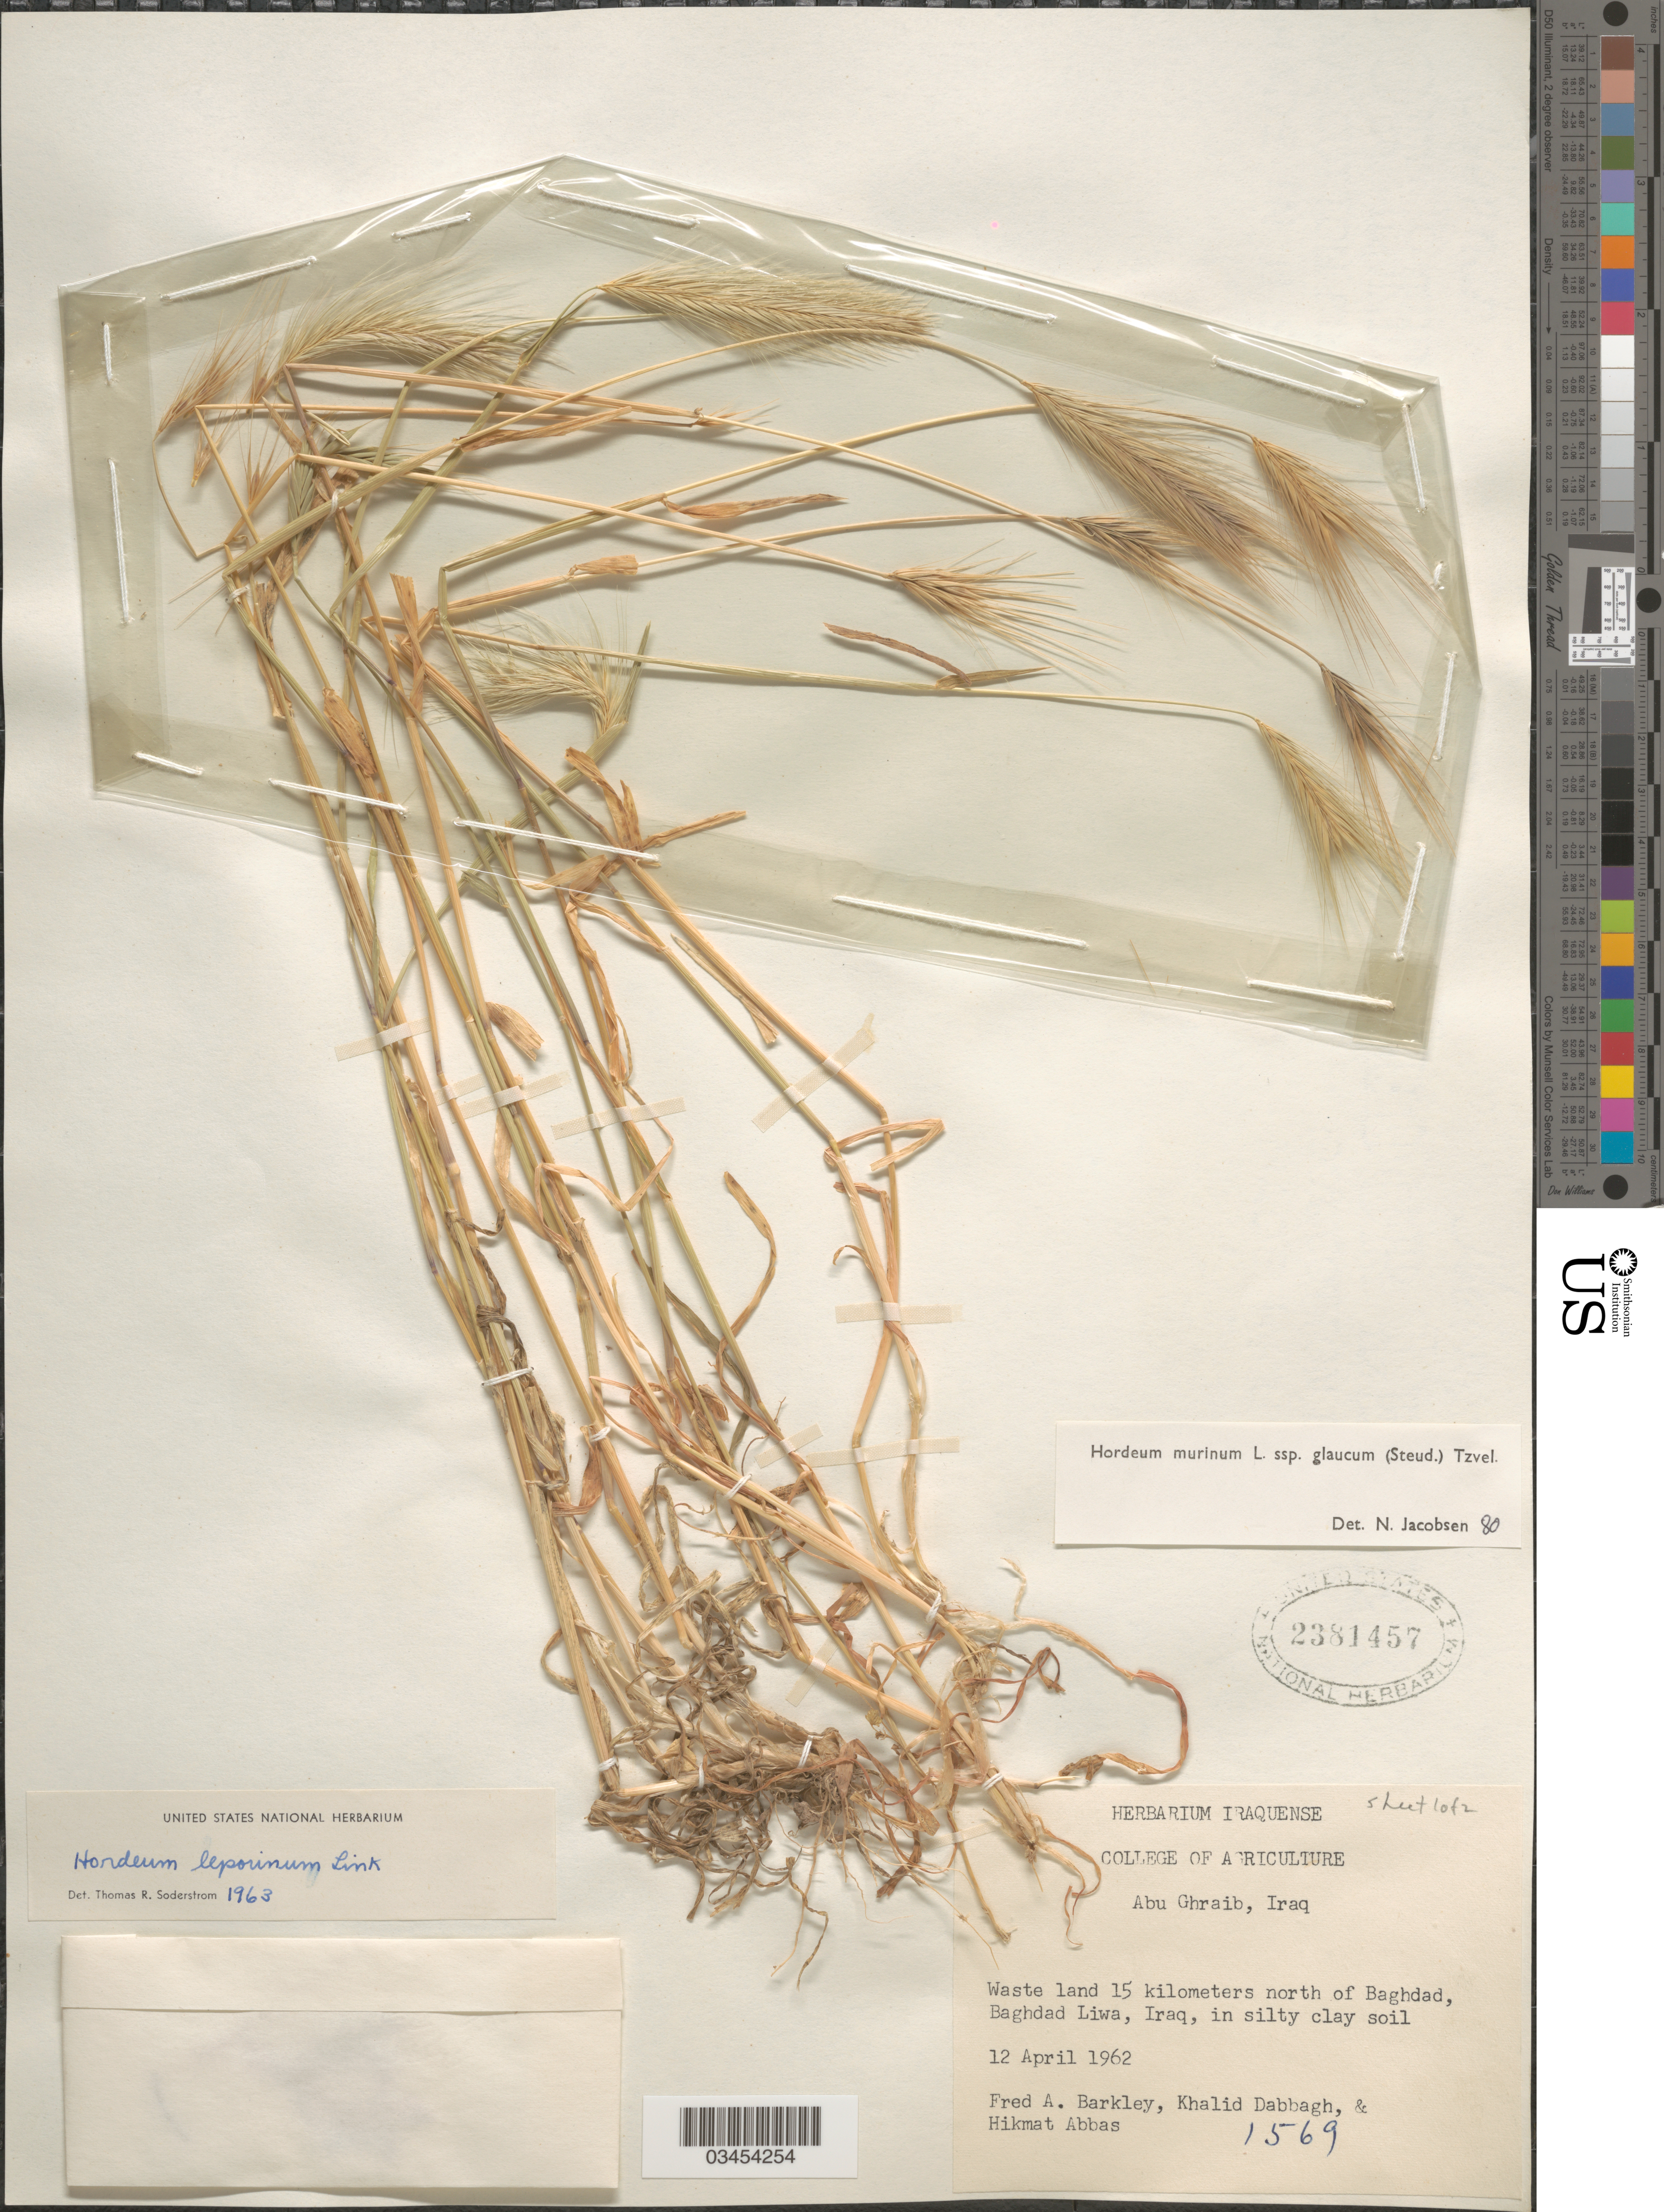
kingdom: Plantae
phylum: Tracheophyta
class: Liliopsida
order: Poales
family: Poaceae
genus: Hordeum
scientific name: Hordeum murinum subsp. glaucum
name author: (Steud.) Tzvelev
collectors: F. A. Barkley, K. Dabbagh & H. Abbas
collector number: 1569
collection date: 1962-04-12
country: Iraq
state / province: Baghdad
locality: Abu Ghraib. Waste land 15 kilometers north of Baghdad, Baghdad Liwa.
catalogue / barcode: US 2381457